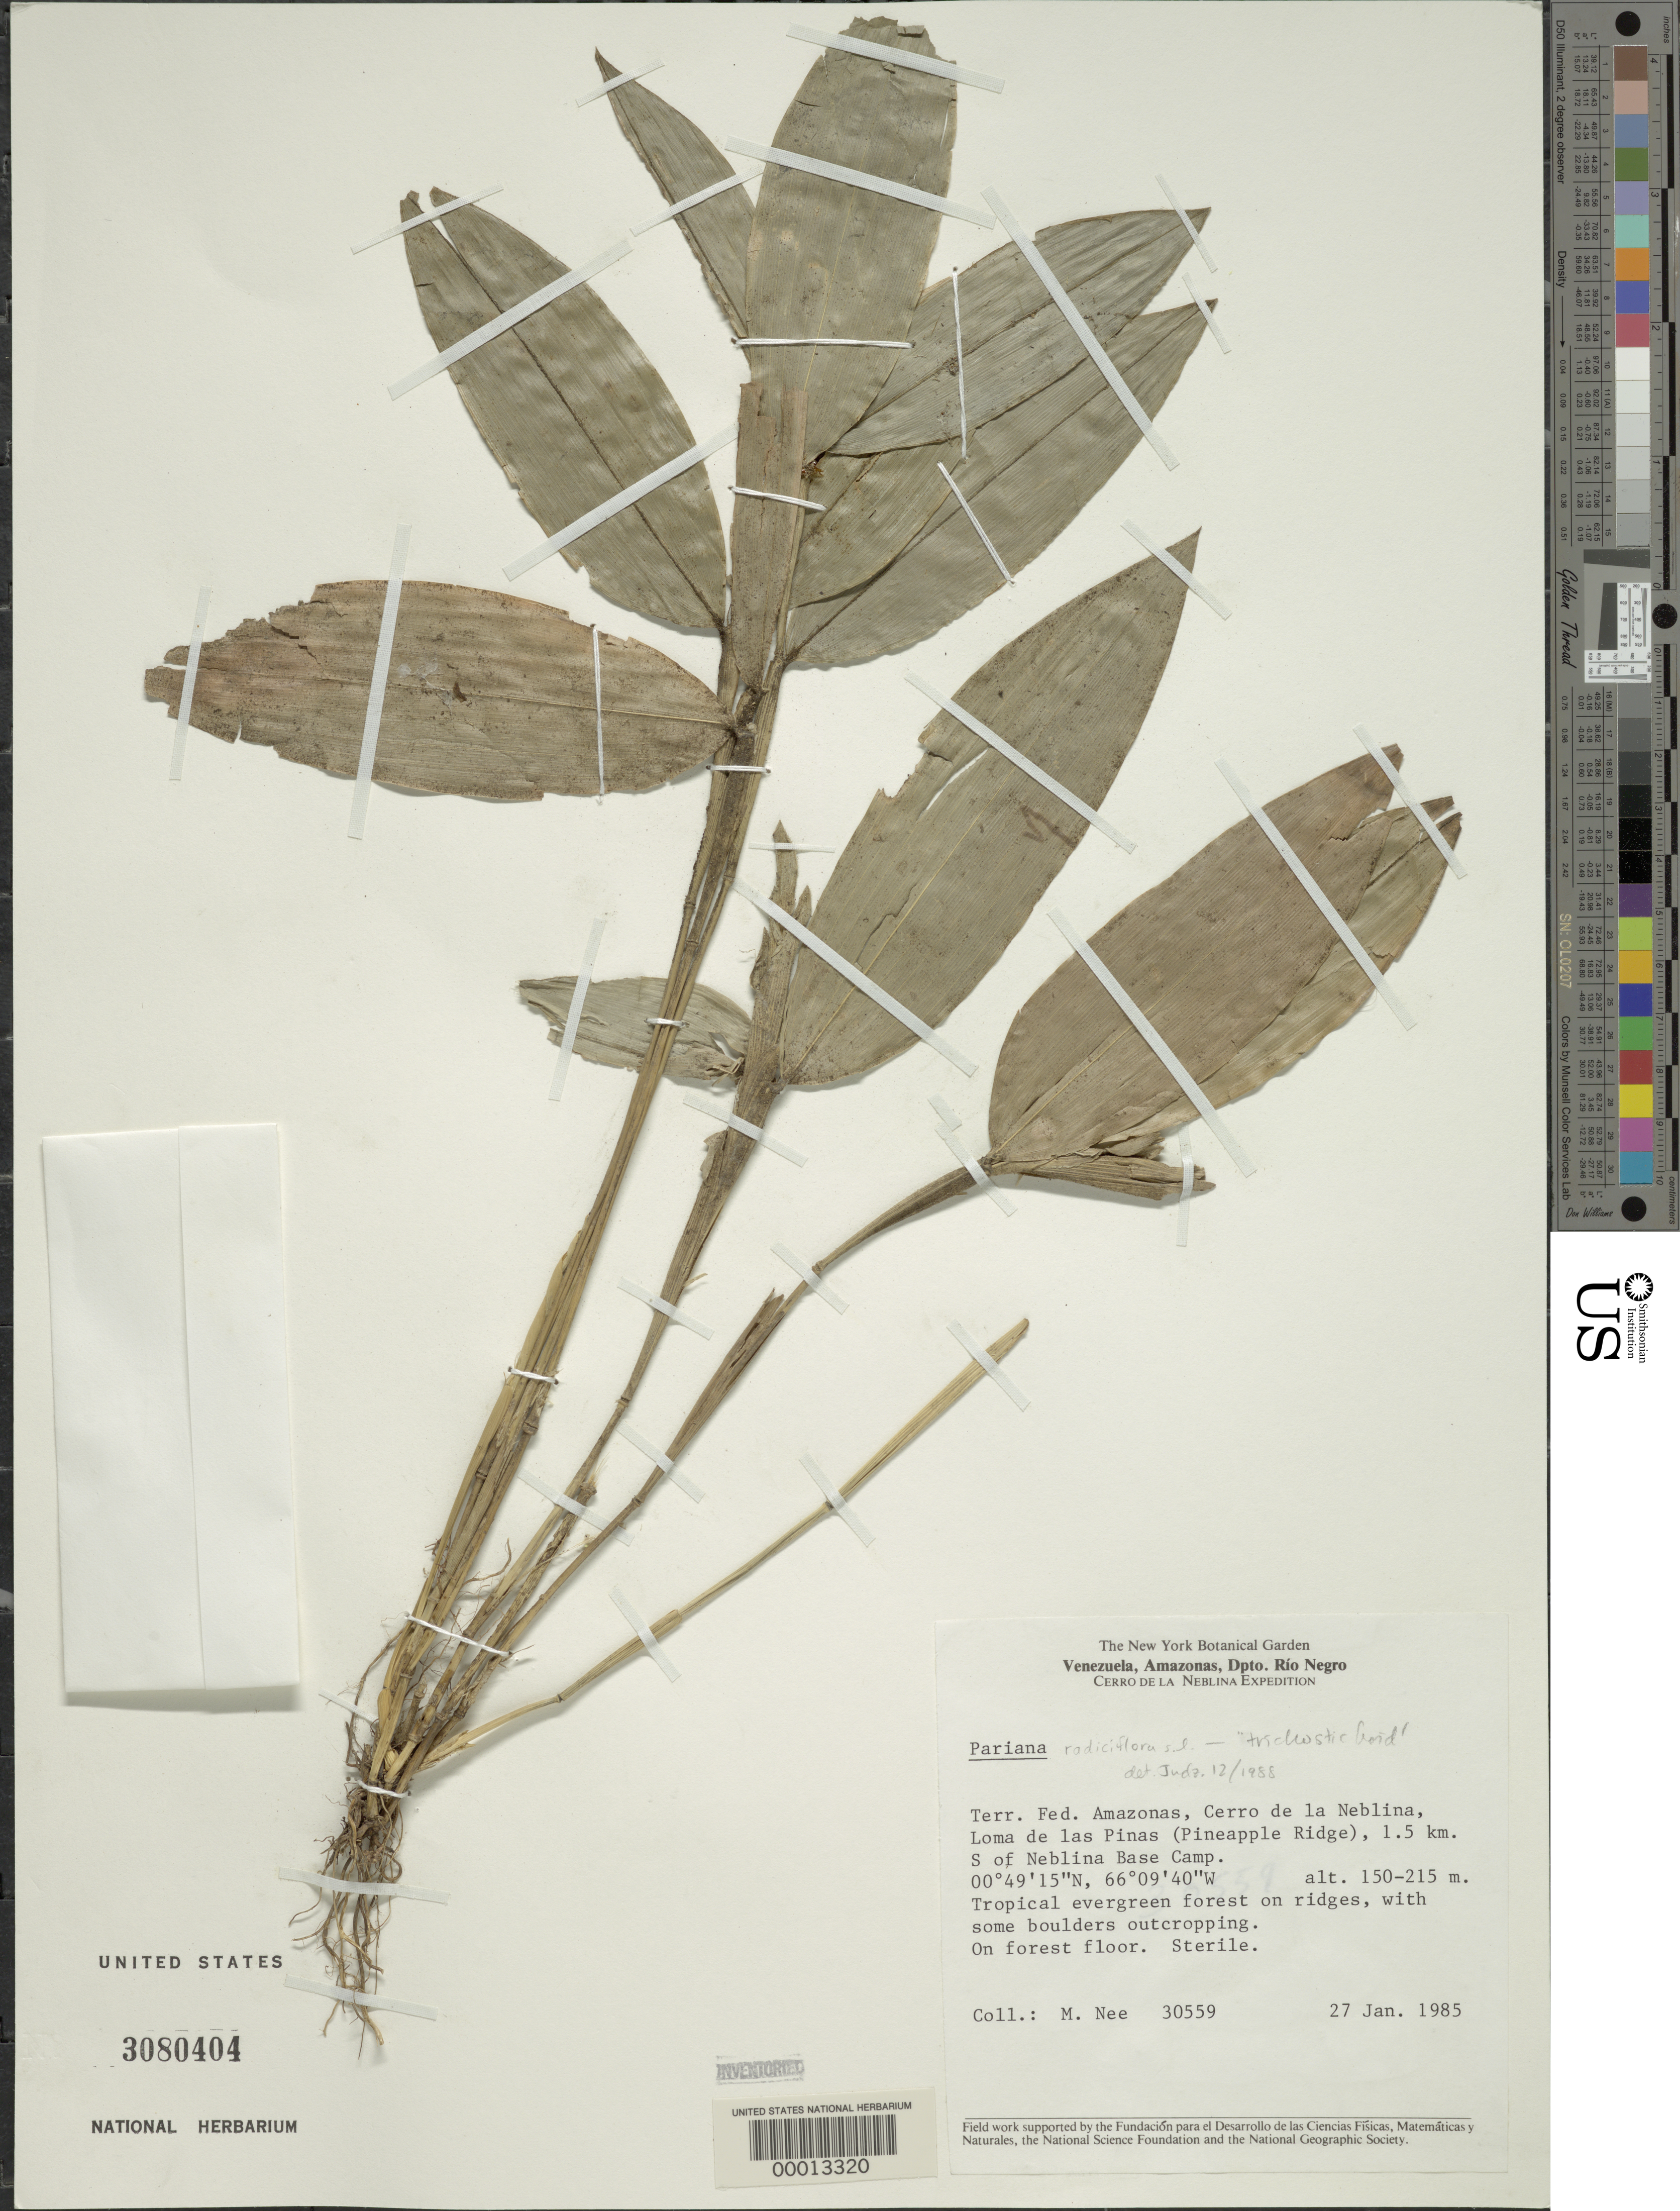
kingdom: Plantae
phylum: Tracheophyta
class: Liliopsida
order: Poales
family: Poaceae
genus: Pariana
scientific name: Pariana sp.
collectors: M. Nee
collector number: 30559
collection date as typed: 27 Jan 1985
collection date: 1985-01-27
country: Venezuela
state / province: Amazonas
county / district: Rio Negro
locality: Loma de las pinas, cerro de la neblina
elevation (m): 150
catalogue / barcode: US 3080404